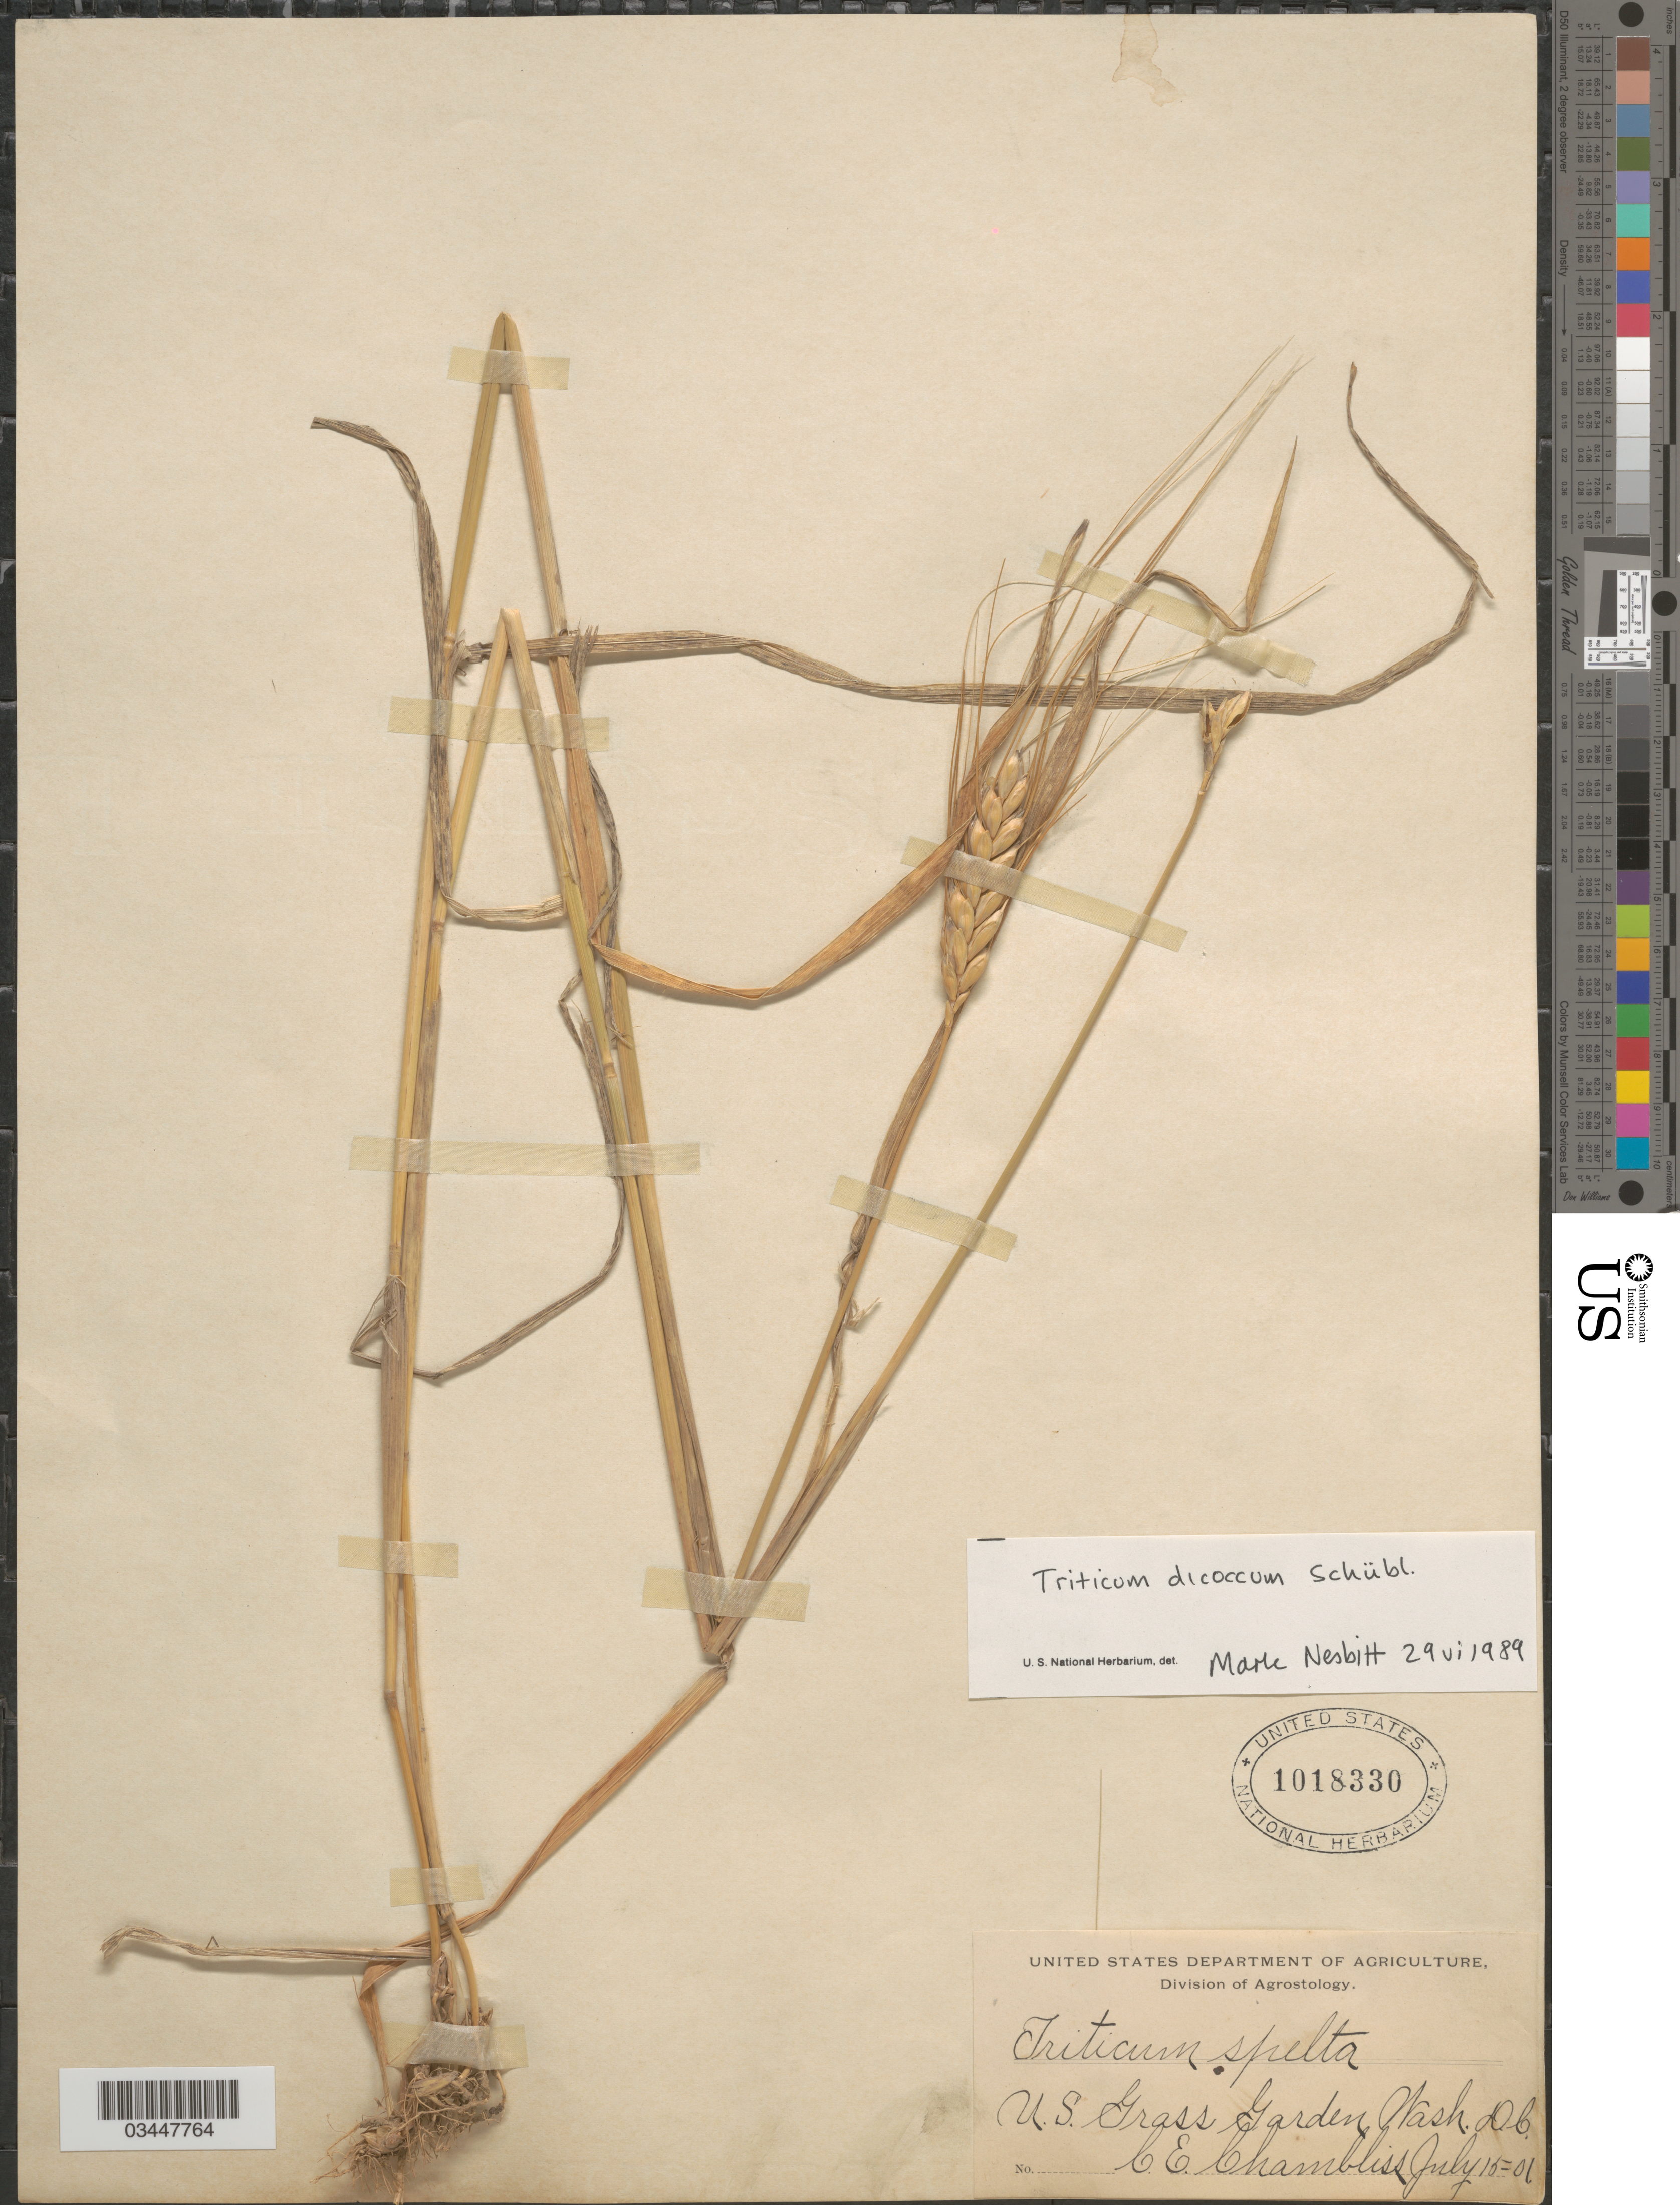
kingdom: Plantae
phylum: Tracheophyta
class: Liliopsida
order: Poales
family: Poaceae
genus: Triticum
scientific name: Triticum dicoccum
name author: Schrank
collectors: C. Chambliss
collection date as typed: Transcribed d/m/y: 15/7/1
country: United States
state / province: District of Columbia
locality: U.S. Grass Garden. Wash. D.C.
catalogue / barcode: US 1018330